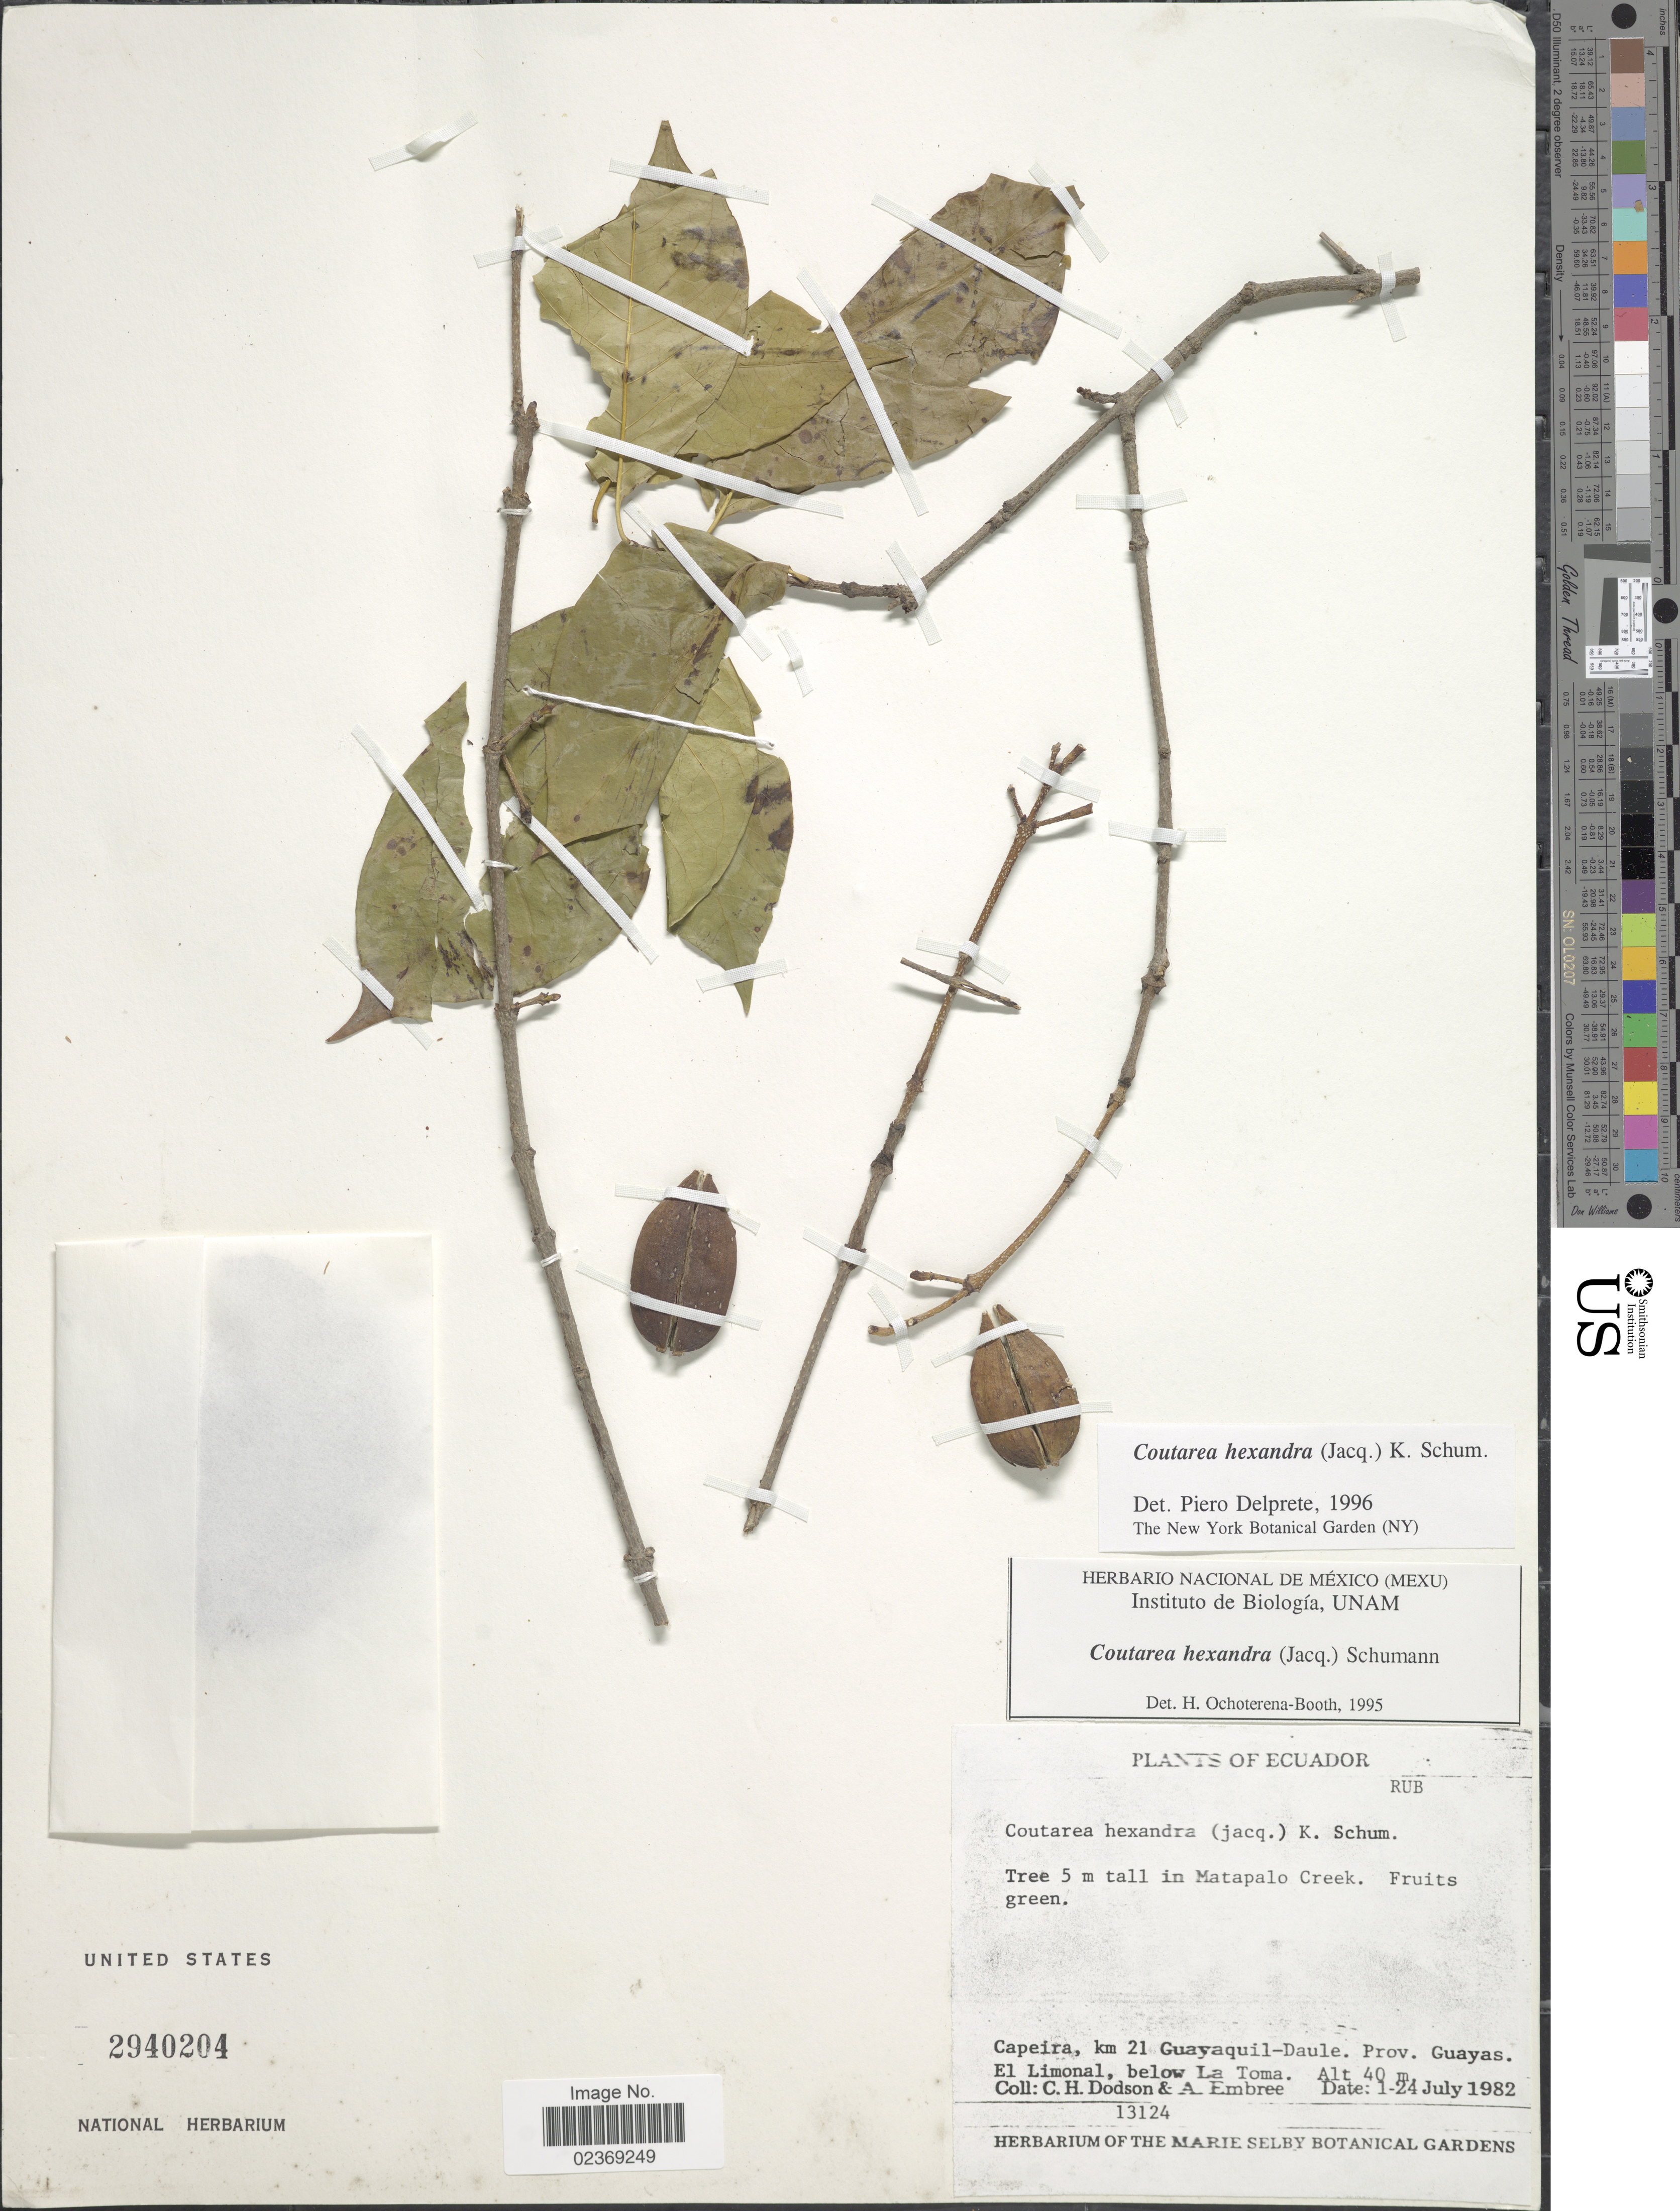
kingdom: Plantae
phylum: Tracheophyta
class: Magnoliopsida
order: Gentianales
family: Rubiaceae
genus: Coutarea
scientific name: Coutarea hexandra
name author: (Jacq.) K. Schum.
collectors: C. H. Dodson & A. Embree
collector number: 13124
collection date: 1982-07-01/1982-07-24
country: Ecuador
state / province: Guayas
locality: Capeira, km 21 Guayaquil - Daule, Prov. Guayas. El Limonal, below La Toma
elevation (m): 40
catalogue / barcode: US 2940204